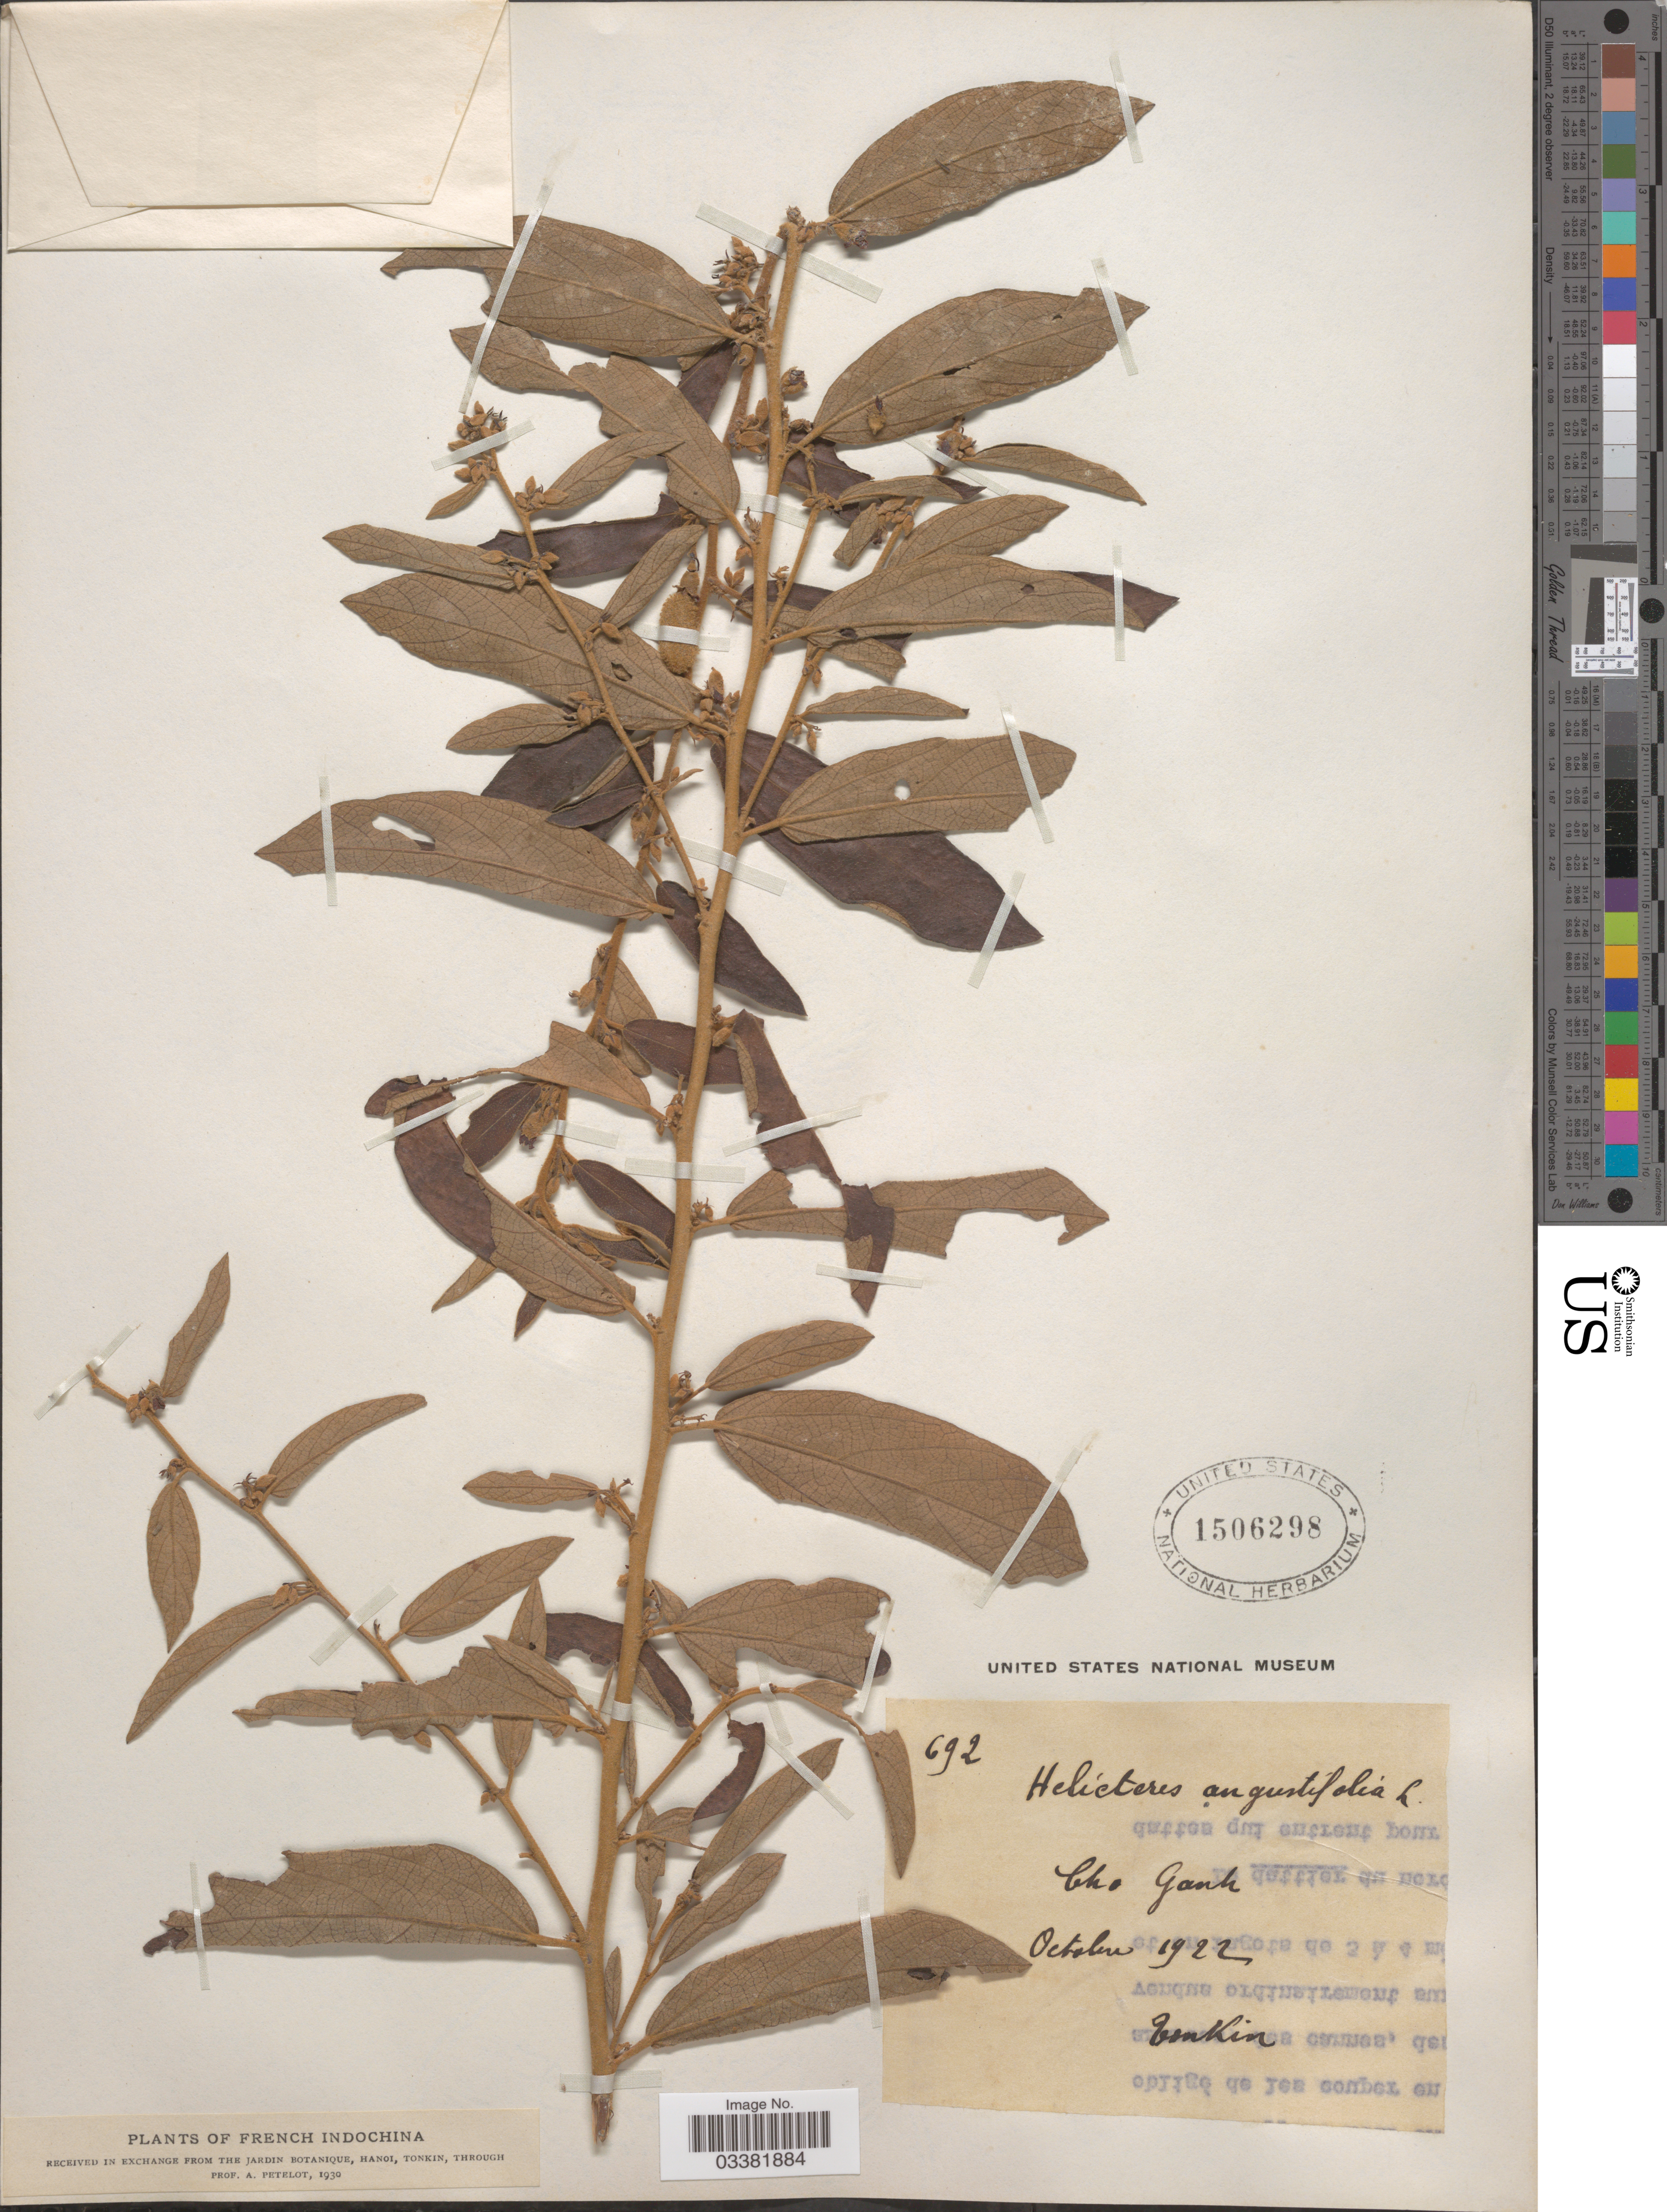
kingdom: Plantae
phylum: Tracheophyta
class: Magnoliopsida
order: Malvales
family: Malvaceae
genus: Helicteres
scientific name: Helicteres angustifolia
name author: L.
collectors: A. Petelot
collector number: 692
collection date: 1922-10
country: Vietnam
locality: French Indochina. Cho Ganh.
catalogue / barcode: US 1506298